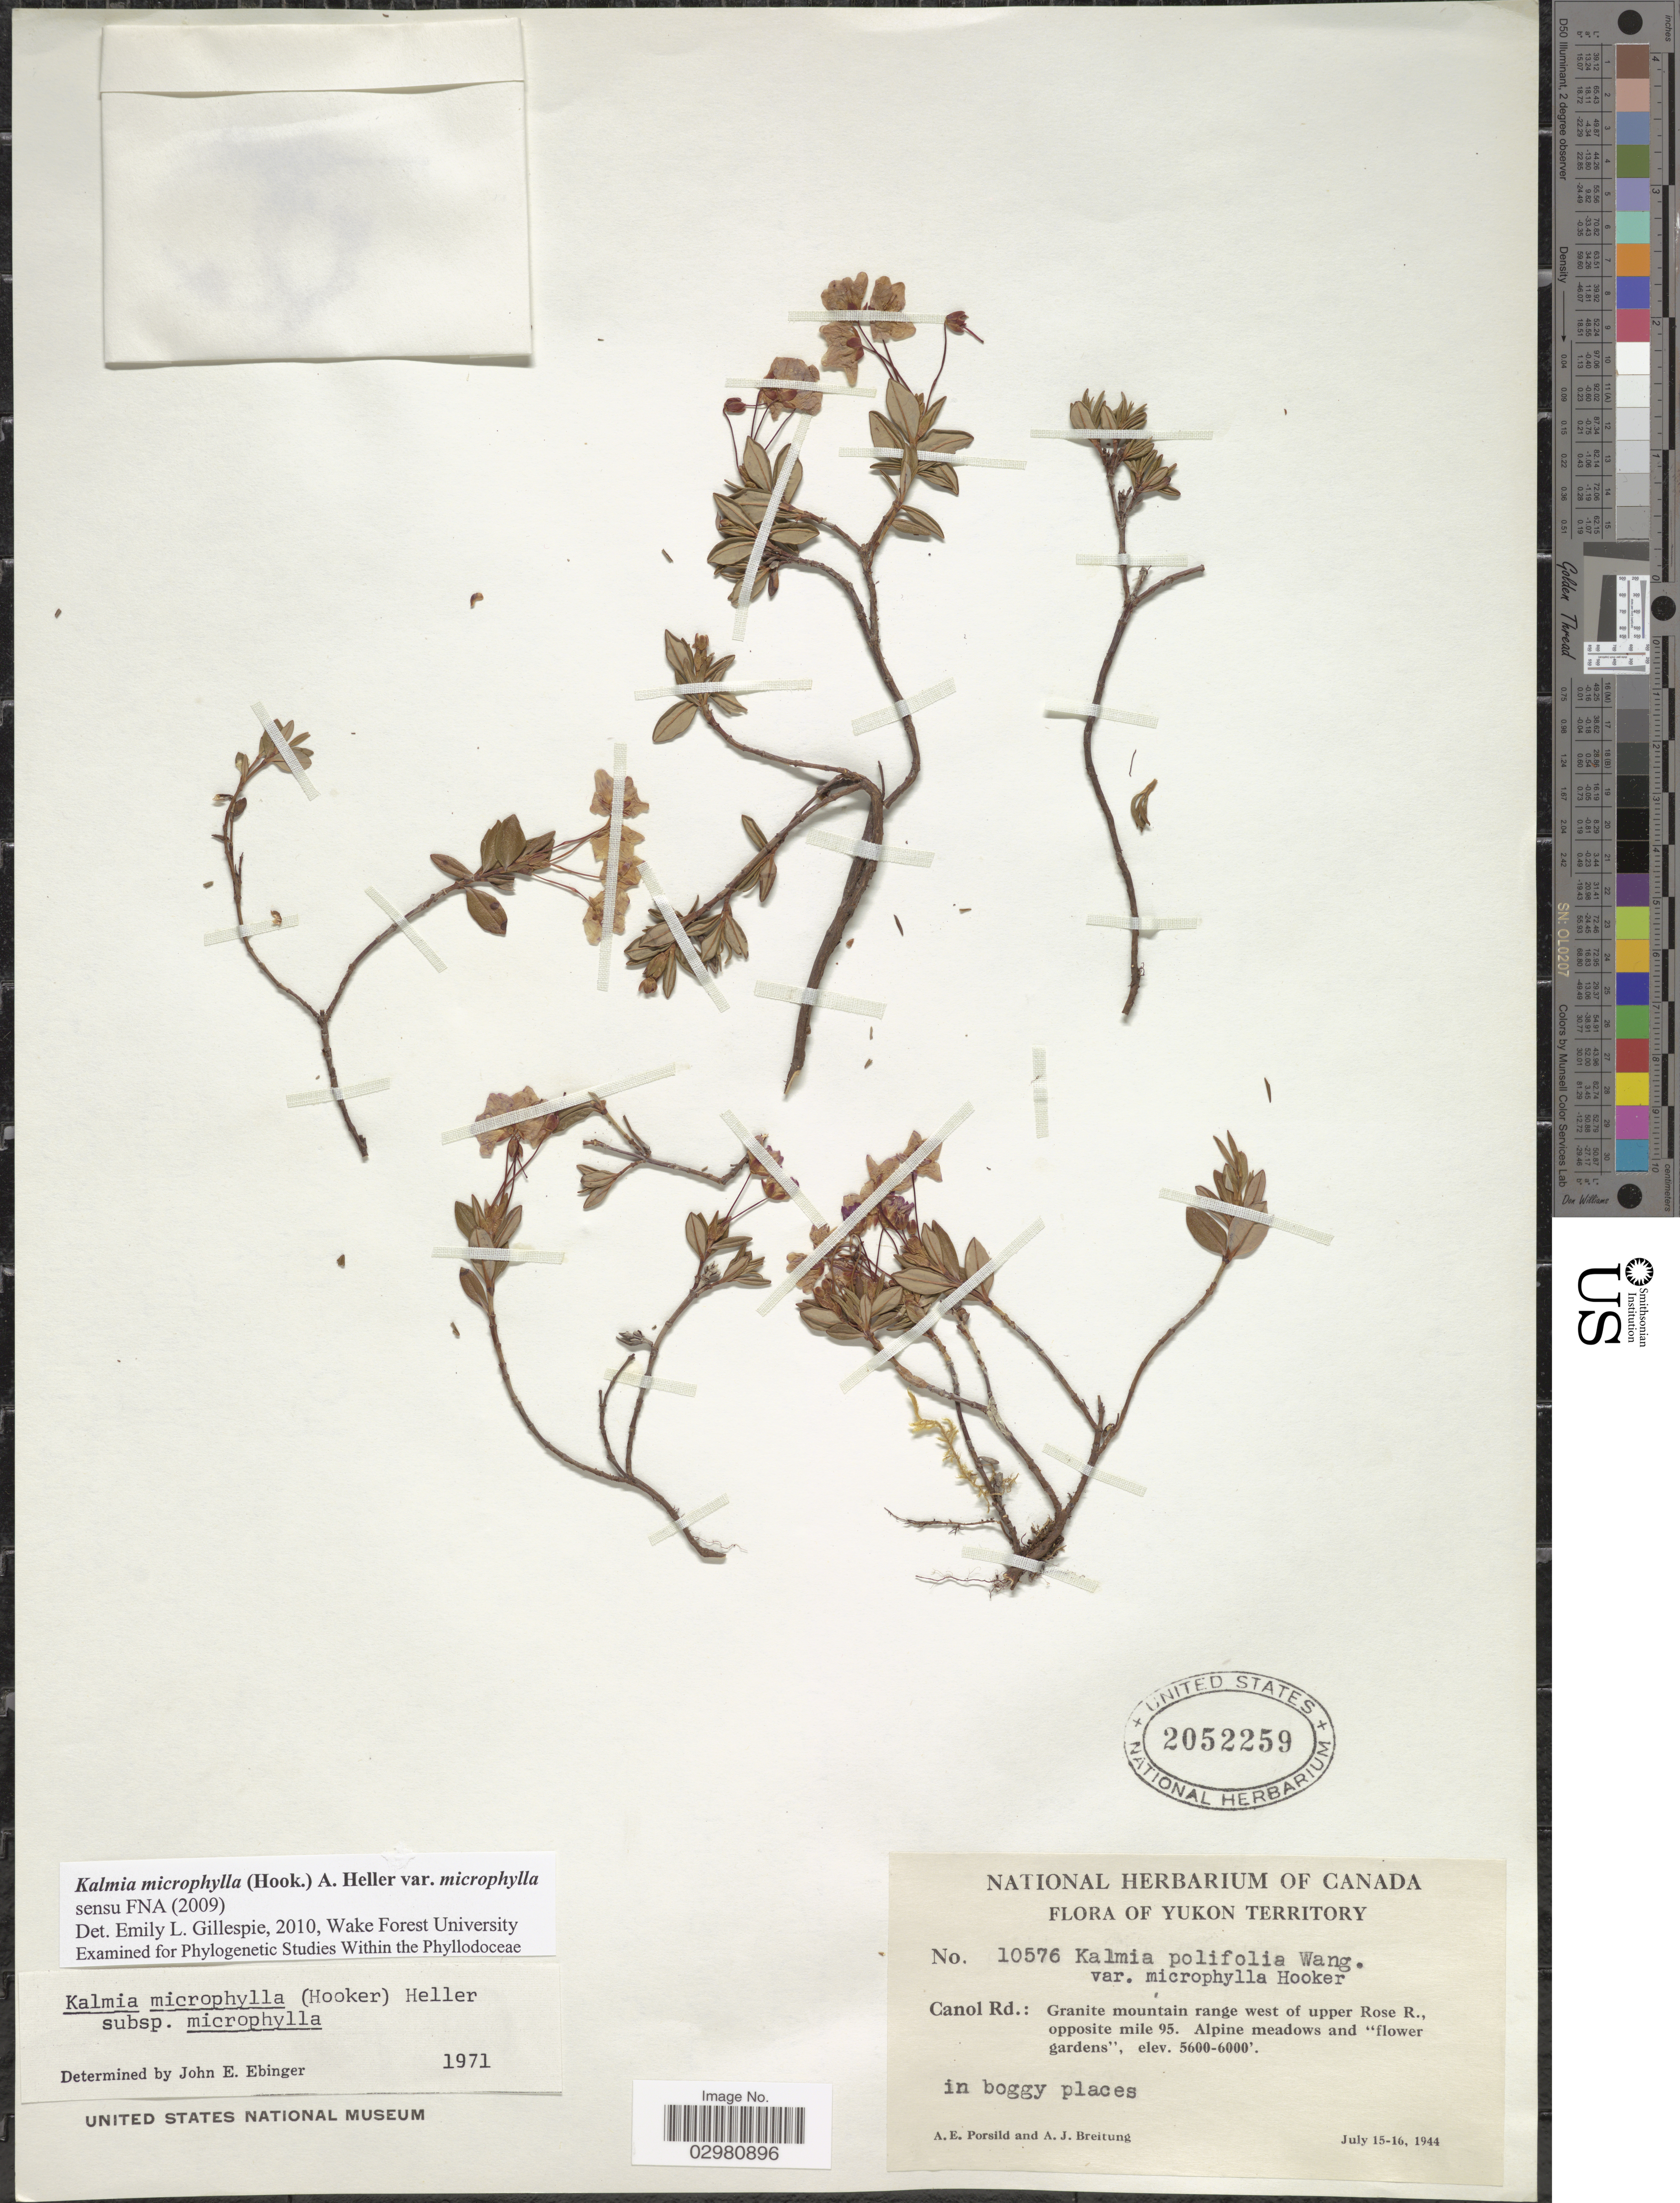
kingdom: Plantae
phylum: Tracheophyta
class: Magnoliopsida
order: Ericales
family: Ericaceae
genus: Kalmia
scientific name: Kalmia microphylla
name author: (Hook.) A. Heller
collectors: A. E. Porsild & A. Breitung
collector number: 10576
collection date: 1944-07-15/1944-07-16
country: Canada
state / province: Yukon Territory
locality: Canol Rd.: Granite mountain range west of upper Rose R., opposite mile 95.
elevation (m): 1707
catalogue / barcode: US 2052259